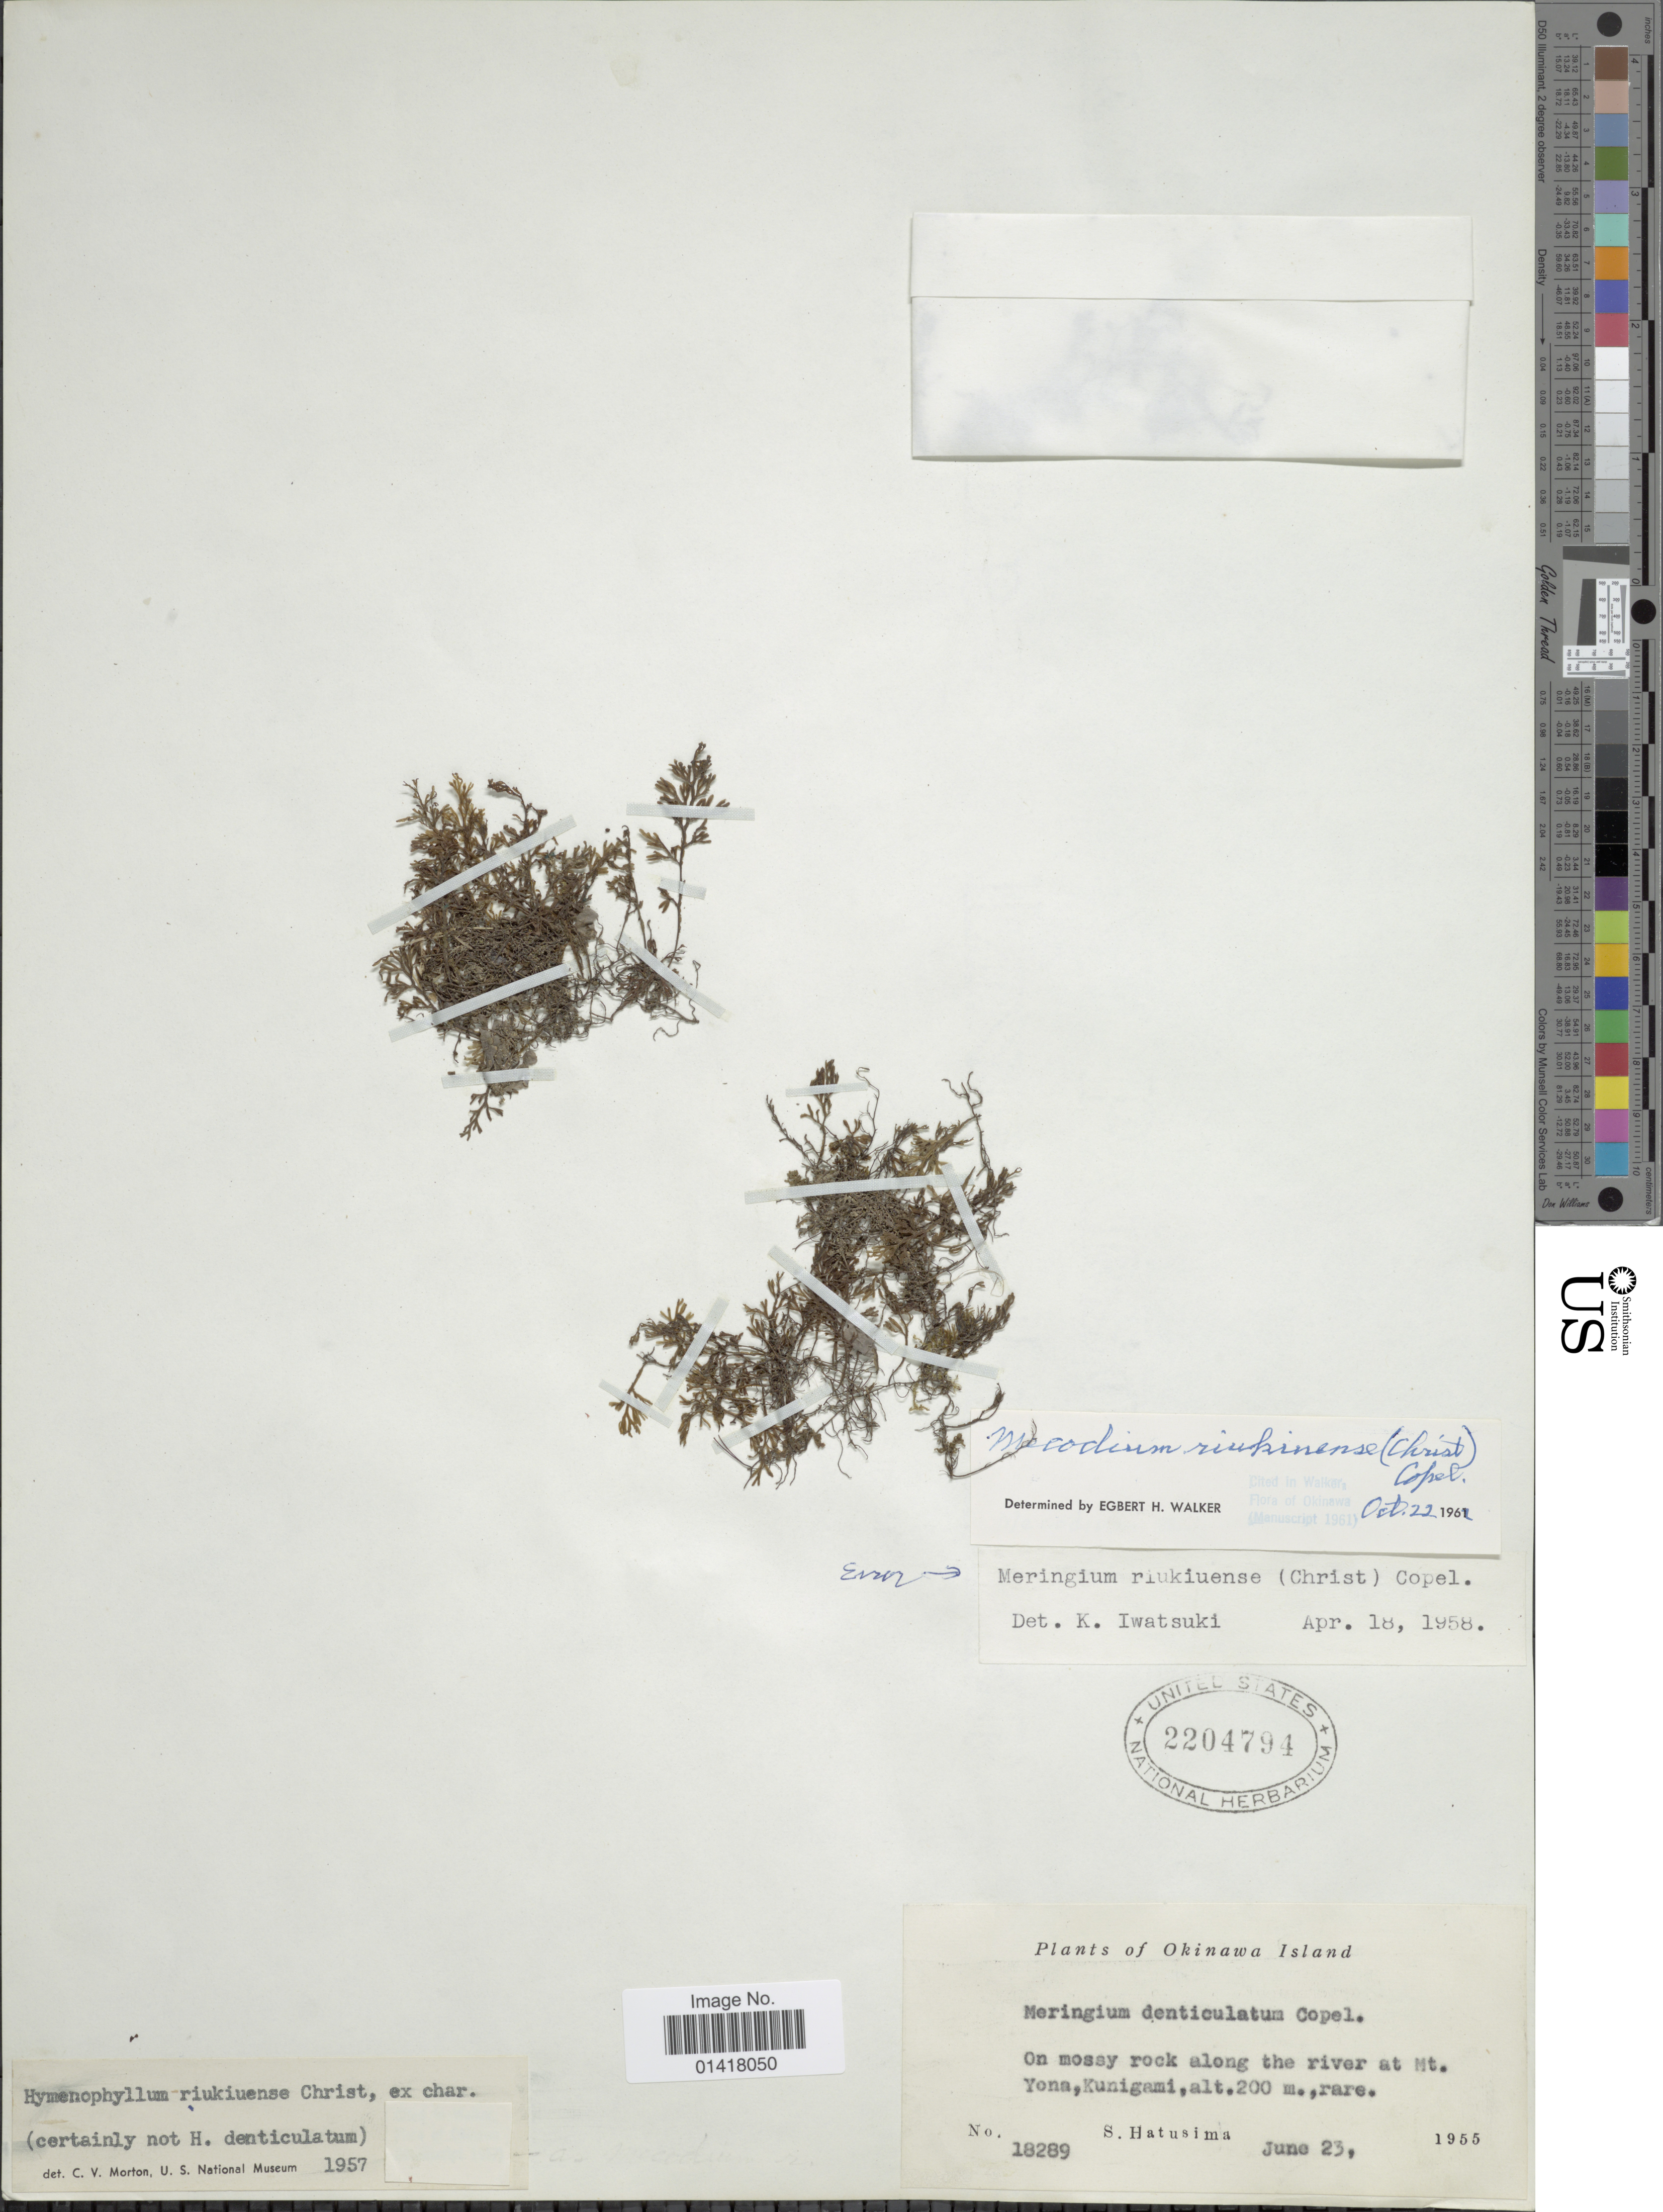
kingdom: Plantae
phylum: Tracheophyta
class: Polypodiopsida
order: Hymenophyllales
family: Hymenophyllaceae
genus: Hymenophyllum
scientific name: Hymenophyllum riukiuense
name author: Ching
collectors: S. Hatusima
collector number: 18289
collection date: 1955-06-23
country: Japan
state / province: Okinawa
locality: Okinawa Island. On Mossy rock along the river at Mt. Yona, Kunigami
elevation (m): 200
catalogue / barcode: US 2204794